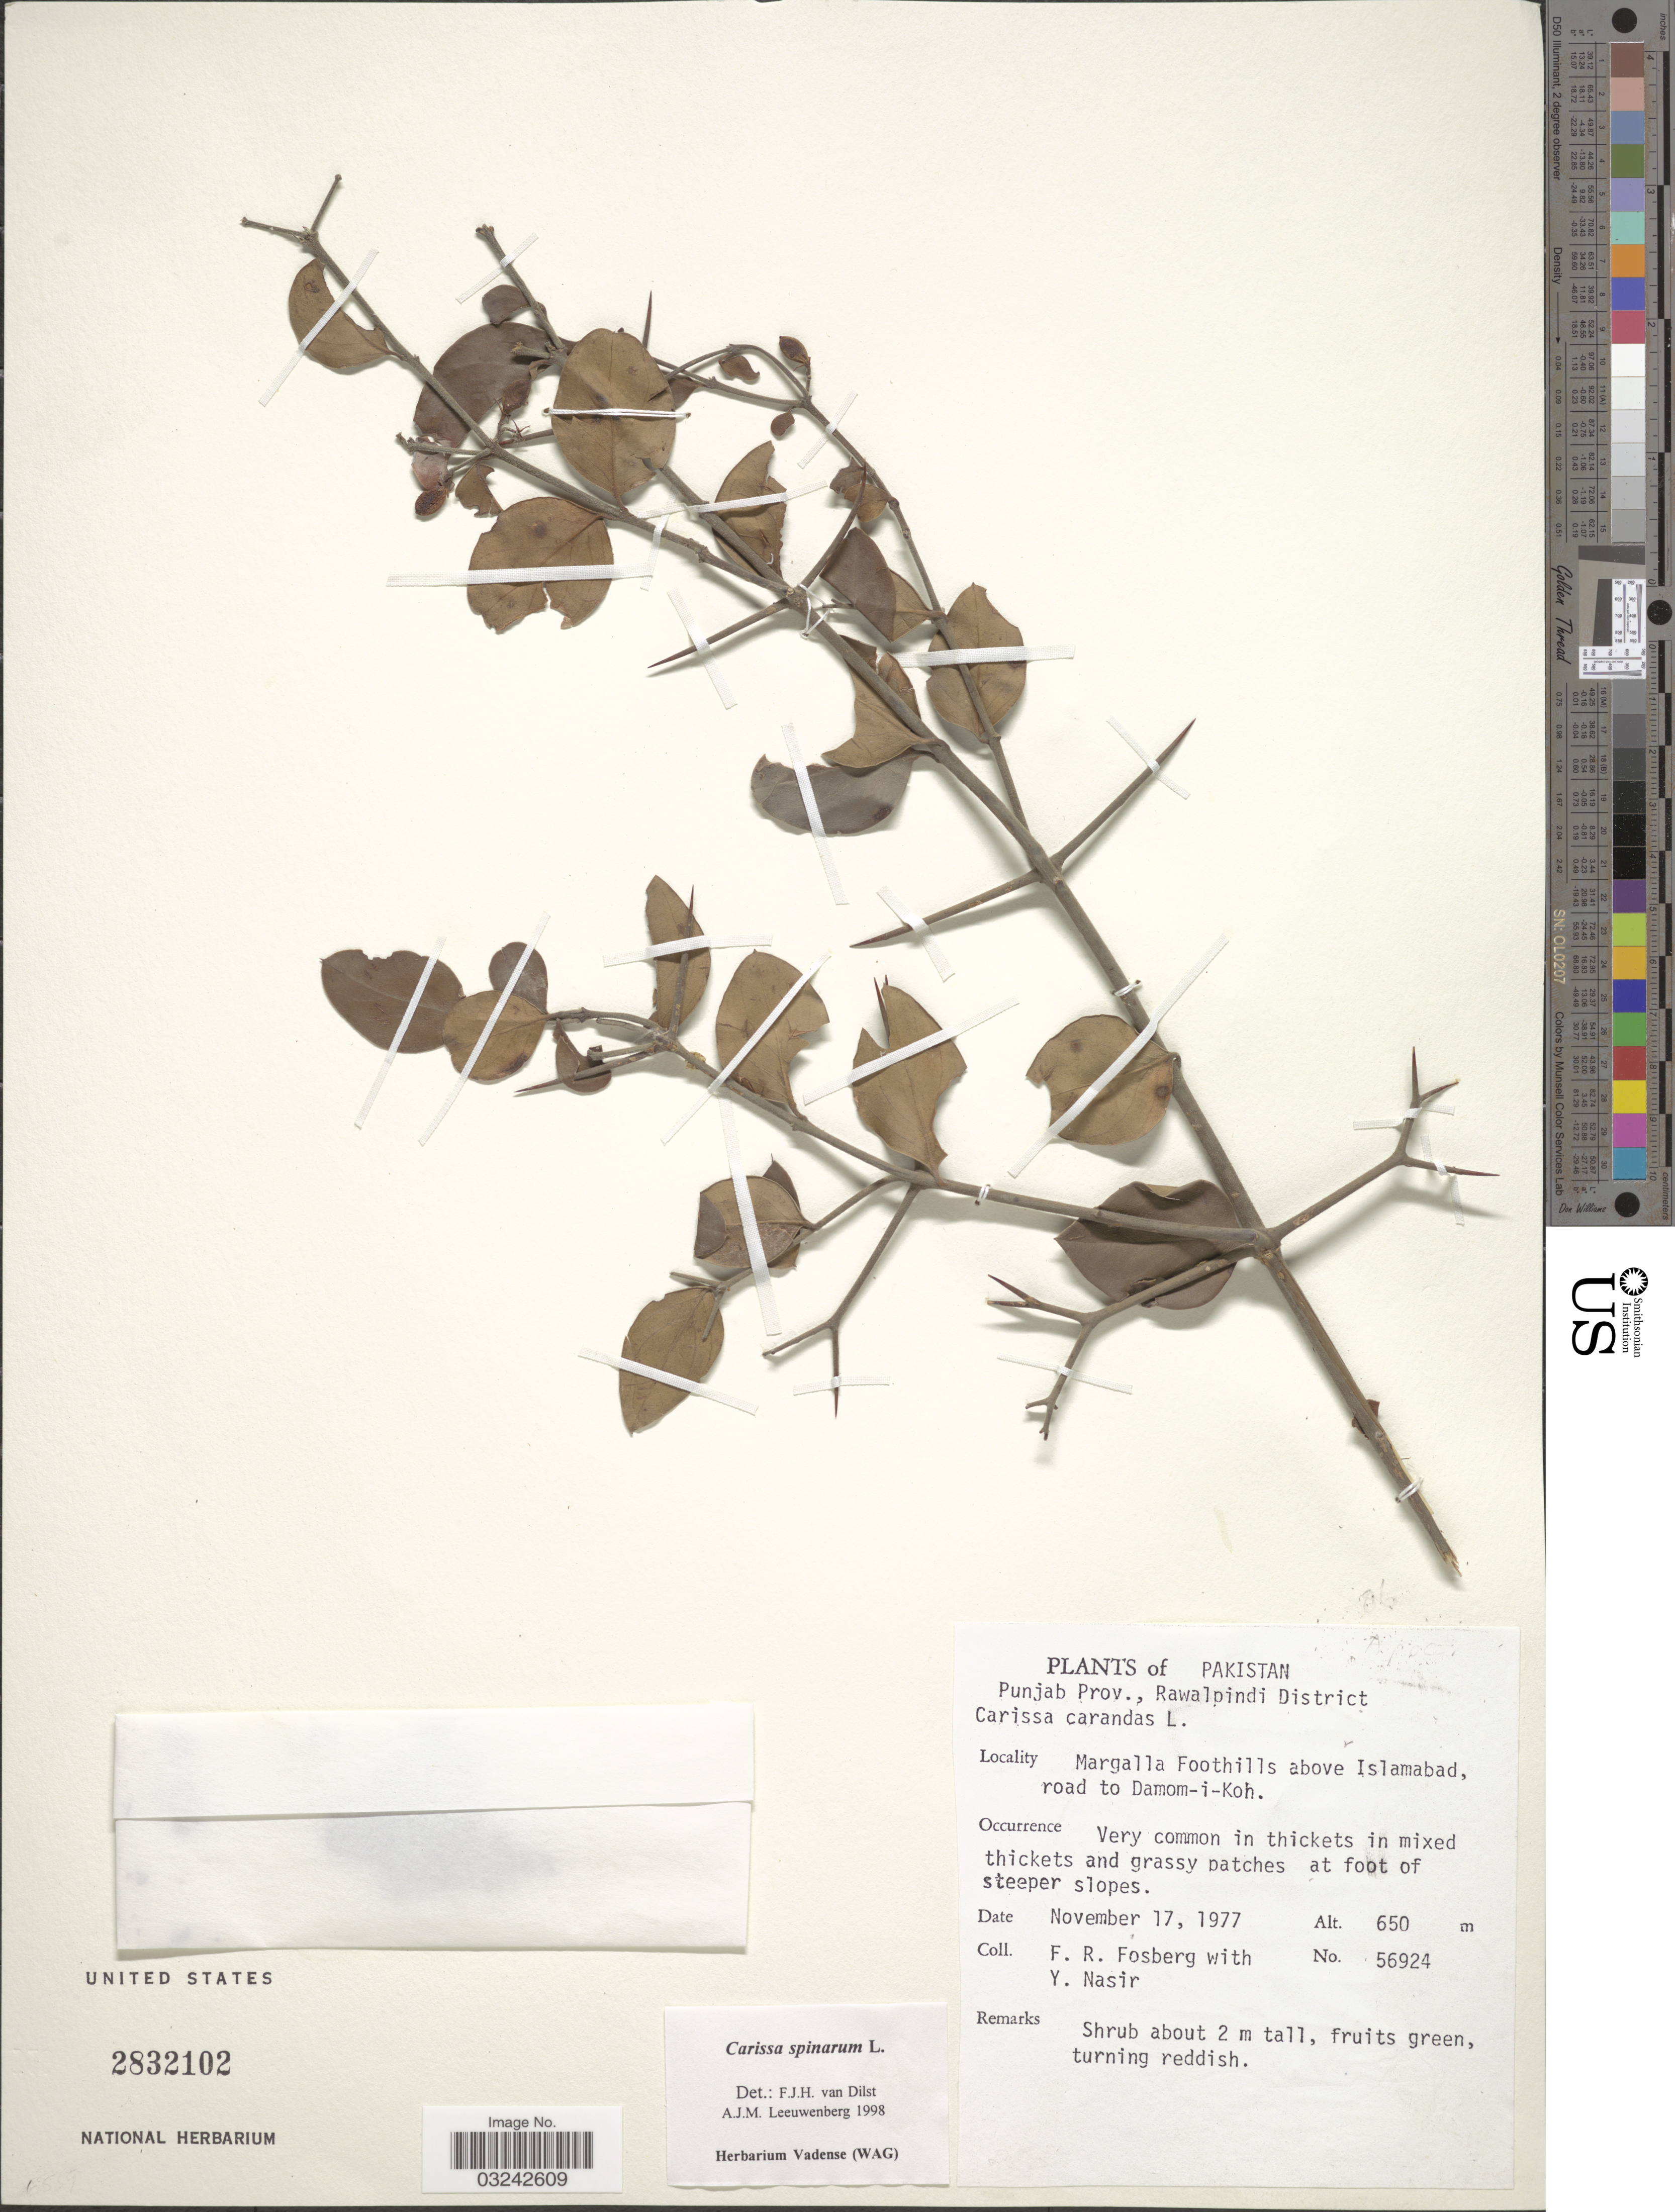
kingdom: Plantae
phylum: Tracheophyta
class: Magnoliopsida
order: Gentianales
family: Apocynaceae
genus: Carissa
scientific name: Carissa spinarum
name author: L.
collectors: F. R. Fosberg & Y. Nasir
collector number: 56924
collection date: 1977-11-17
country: Pakistan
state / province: Punjab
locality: Rawalpindi District, Margalla Foothills above Islamabad, road to Damom-i-Koh.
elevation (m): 650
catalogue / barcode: US 2832102